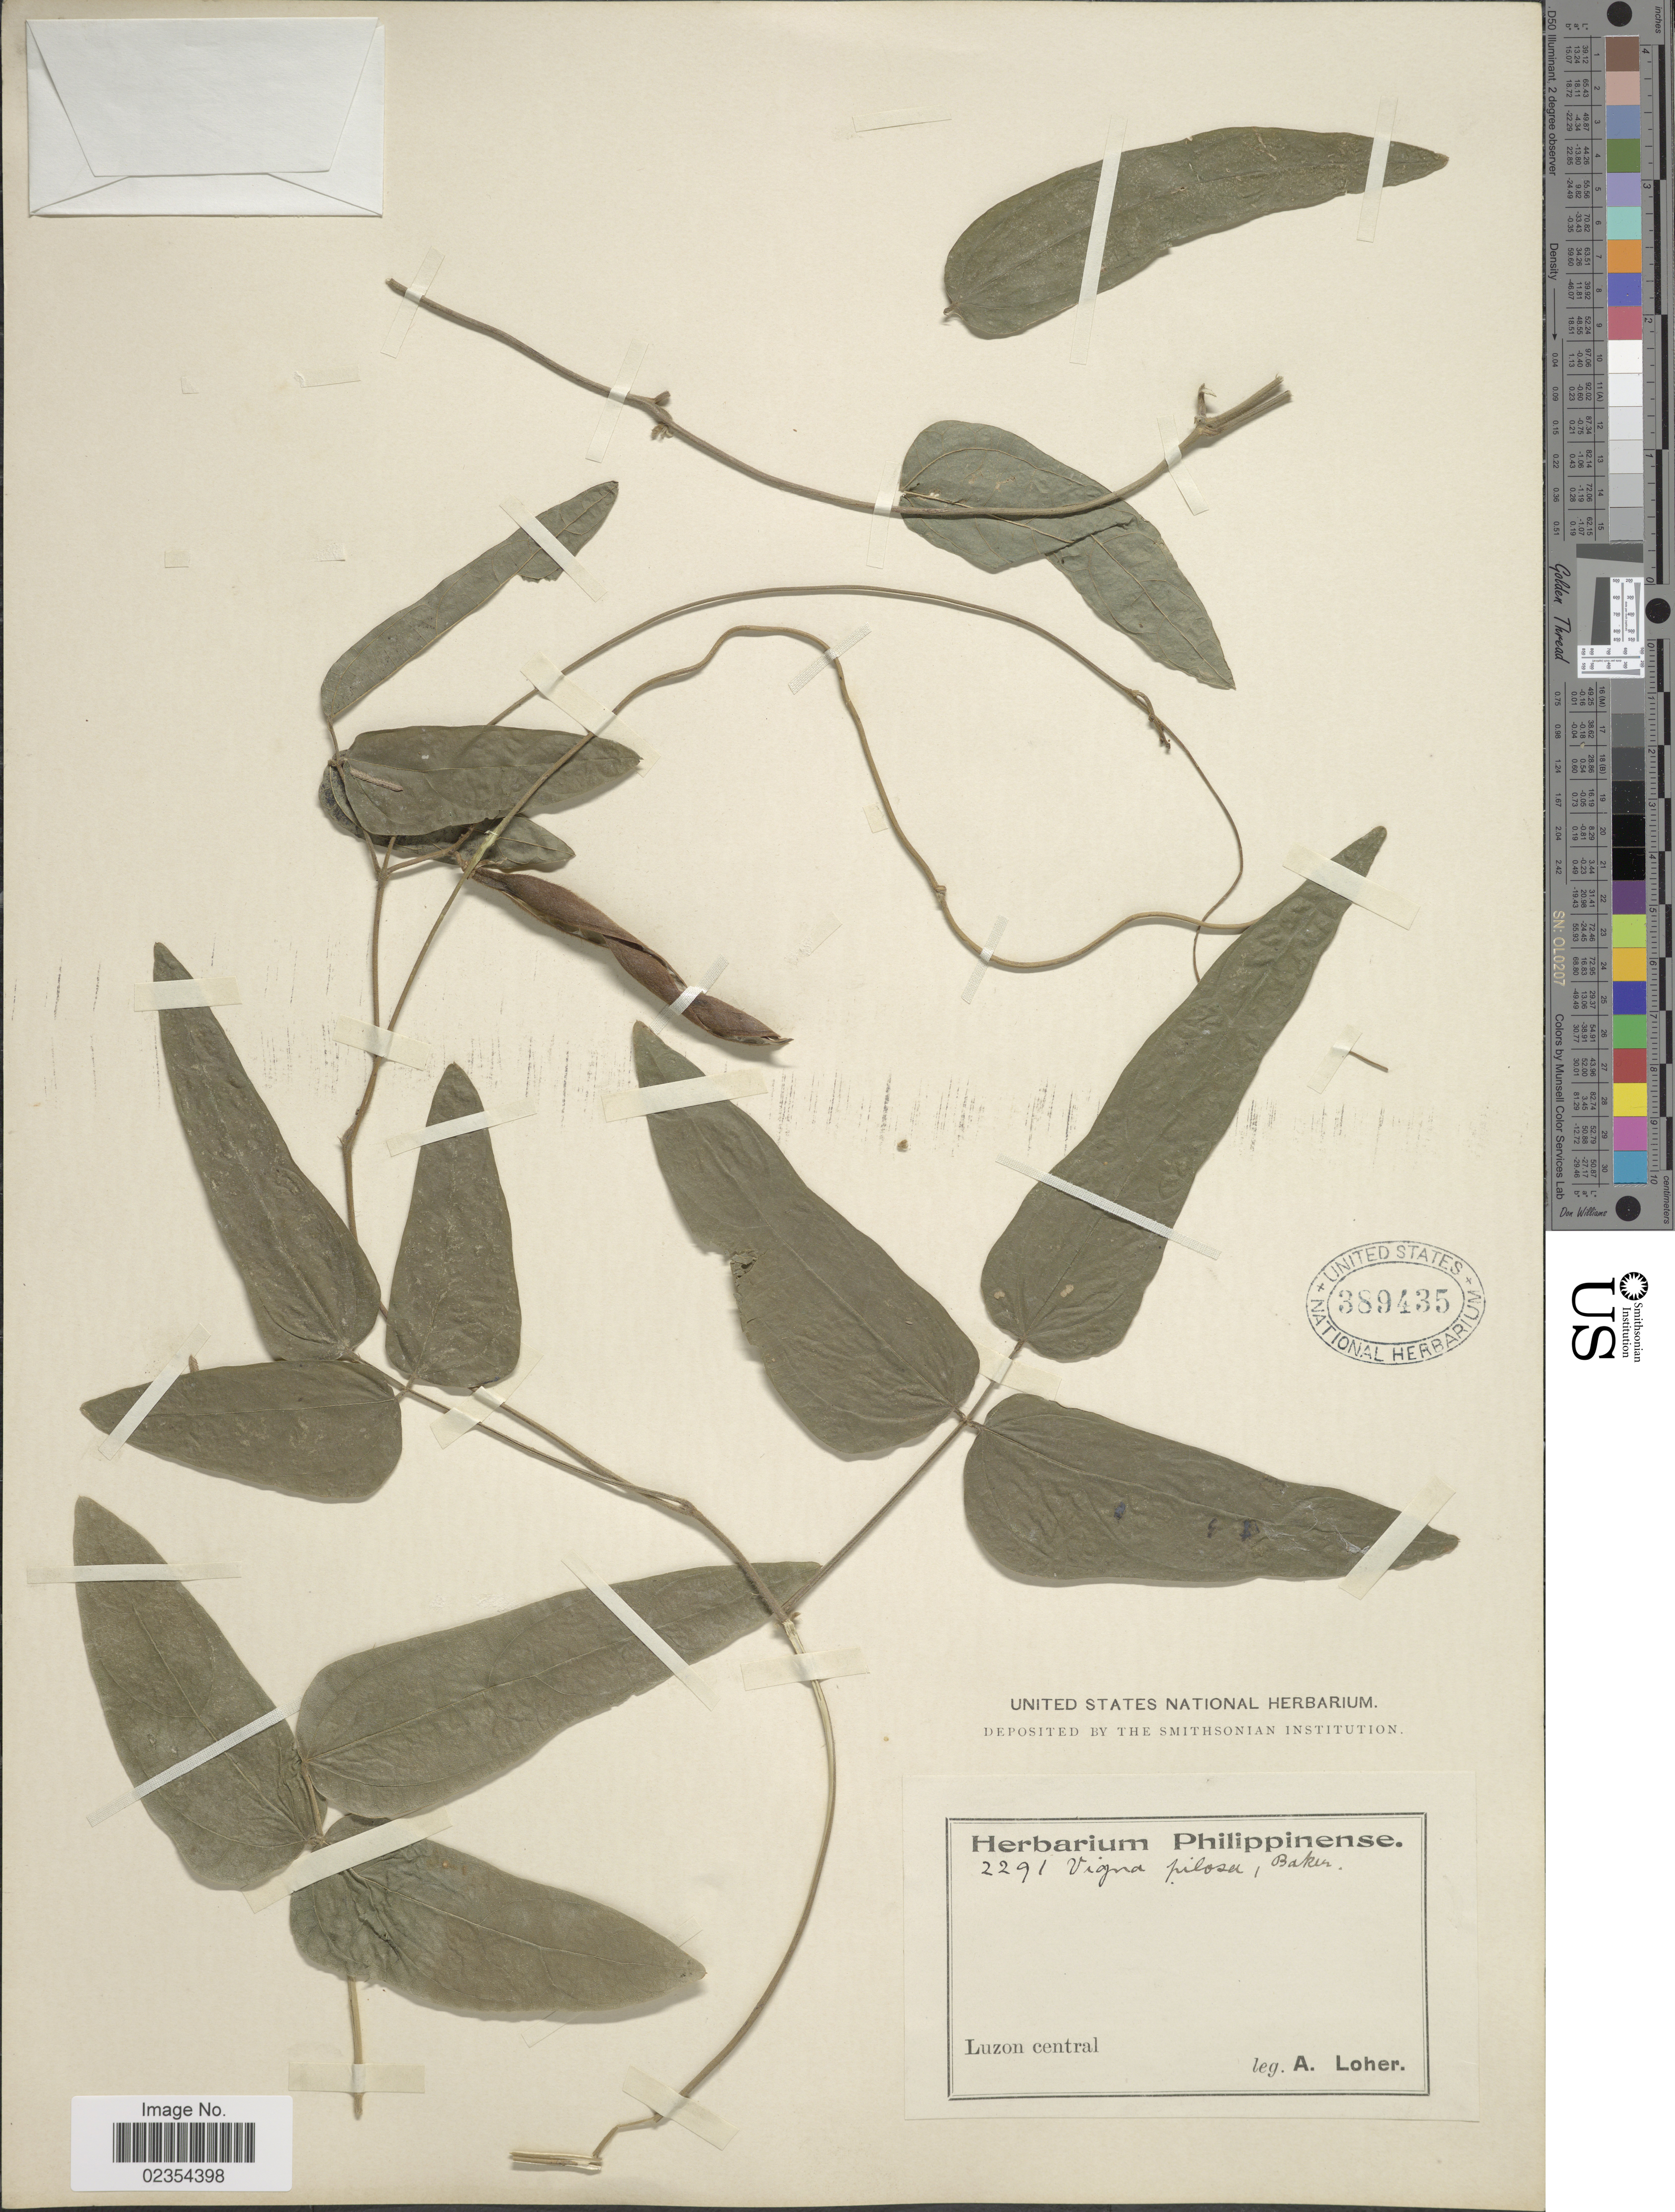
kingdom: Plantae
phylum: Tracheophyta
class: Magnoliopsida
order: Fabales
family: Fabaceae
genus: Vigna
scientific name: Vigna pilosa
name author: (Klein ex Willd.) Baker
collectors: A. Loher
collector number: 2291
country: Philippines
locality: Luzon central.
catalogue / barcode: US 389435